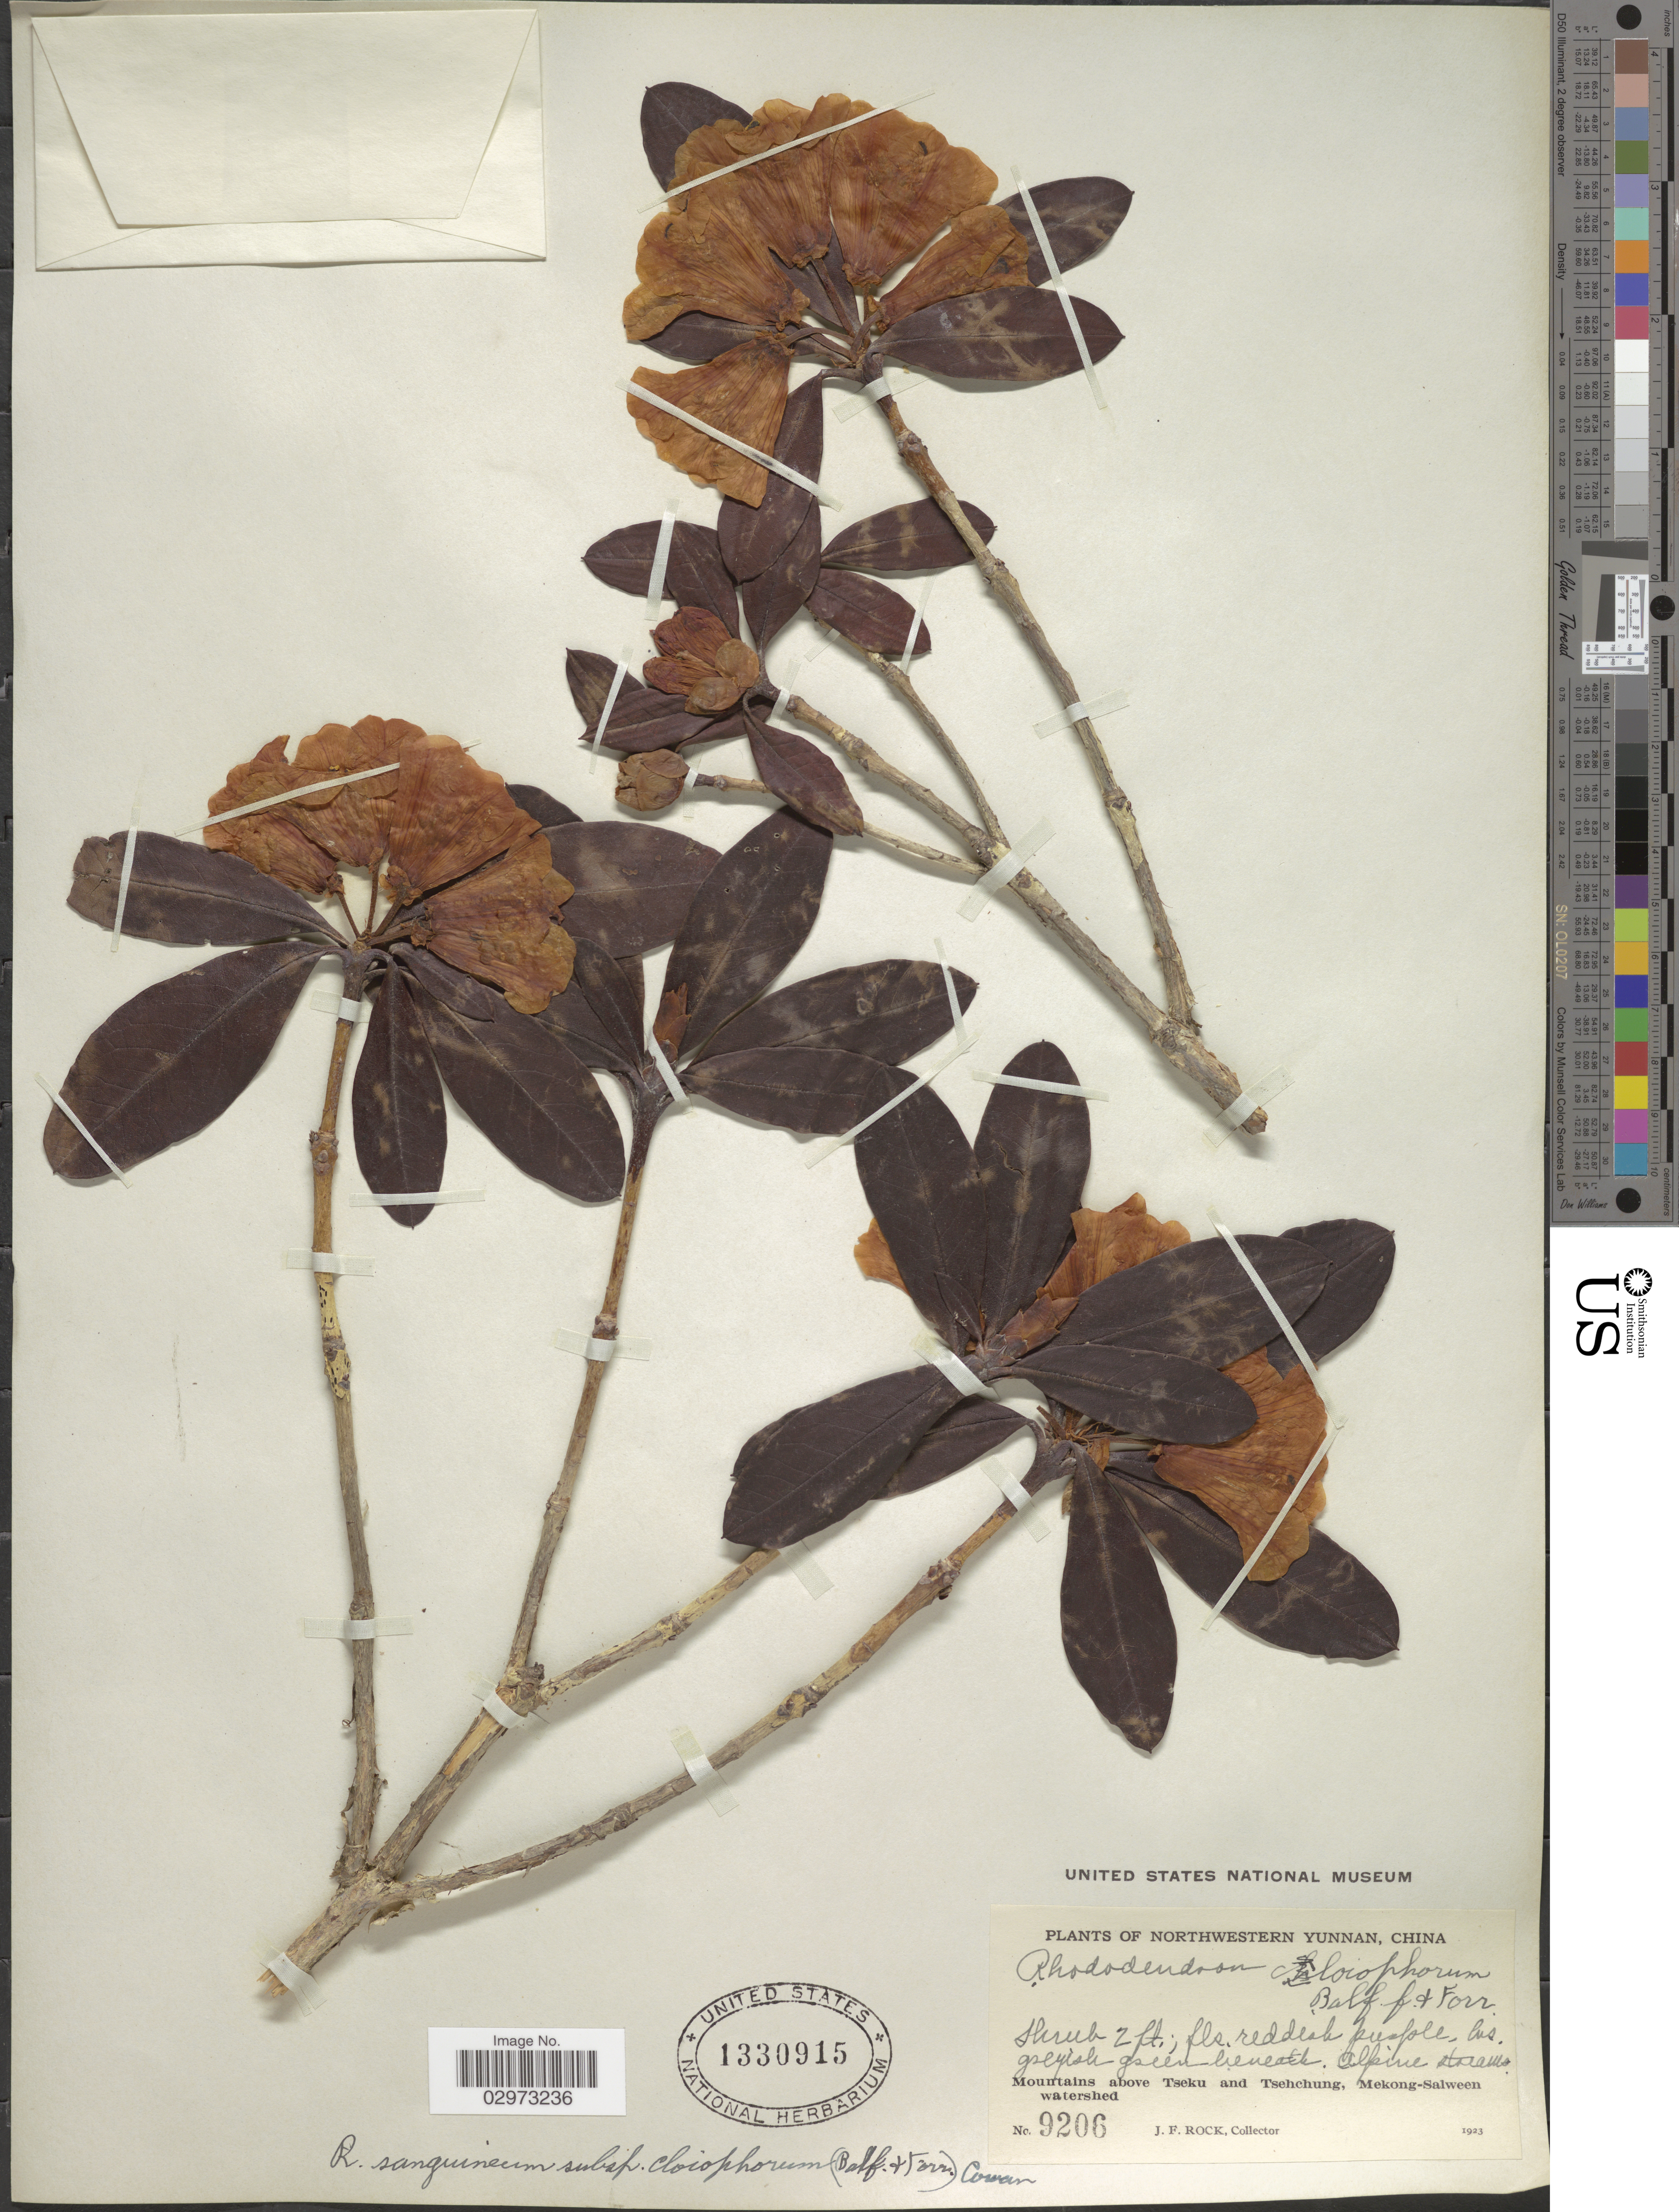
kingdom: Plantae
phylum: Tracheophyta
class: Magnoliopsida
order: Ericales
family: Ericaceae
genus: Rhododendron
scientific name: Rhododendron sanguineum subsp. cloiophorum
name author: (Balf. f. & Forrest) Cowan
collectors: J. Rock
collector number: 9206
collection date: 1923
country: China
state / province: Yunnan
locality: Northwestern Yunnan. Alpine streams. Mountains above Tseku and Tsehchung, Mekong-Salween watershed.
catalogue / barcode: US 1330915